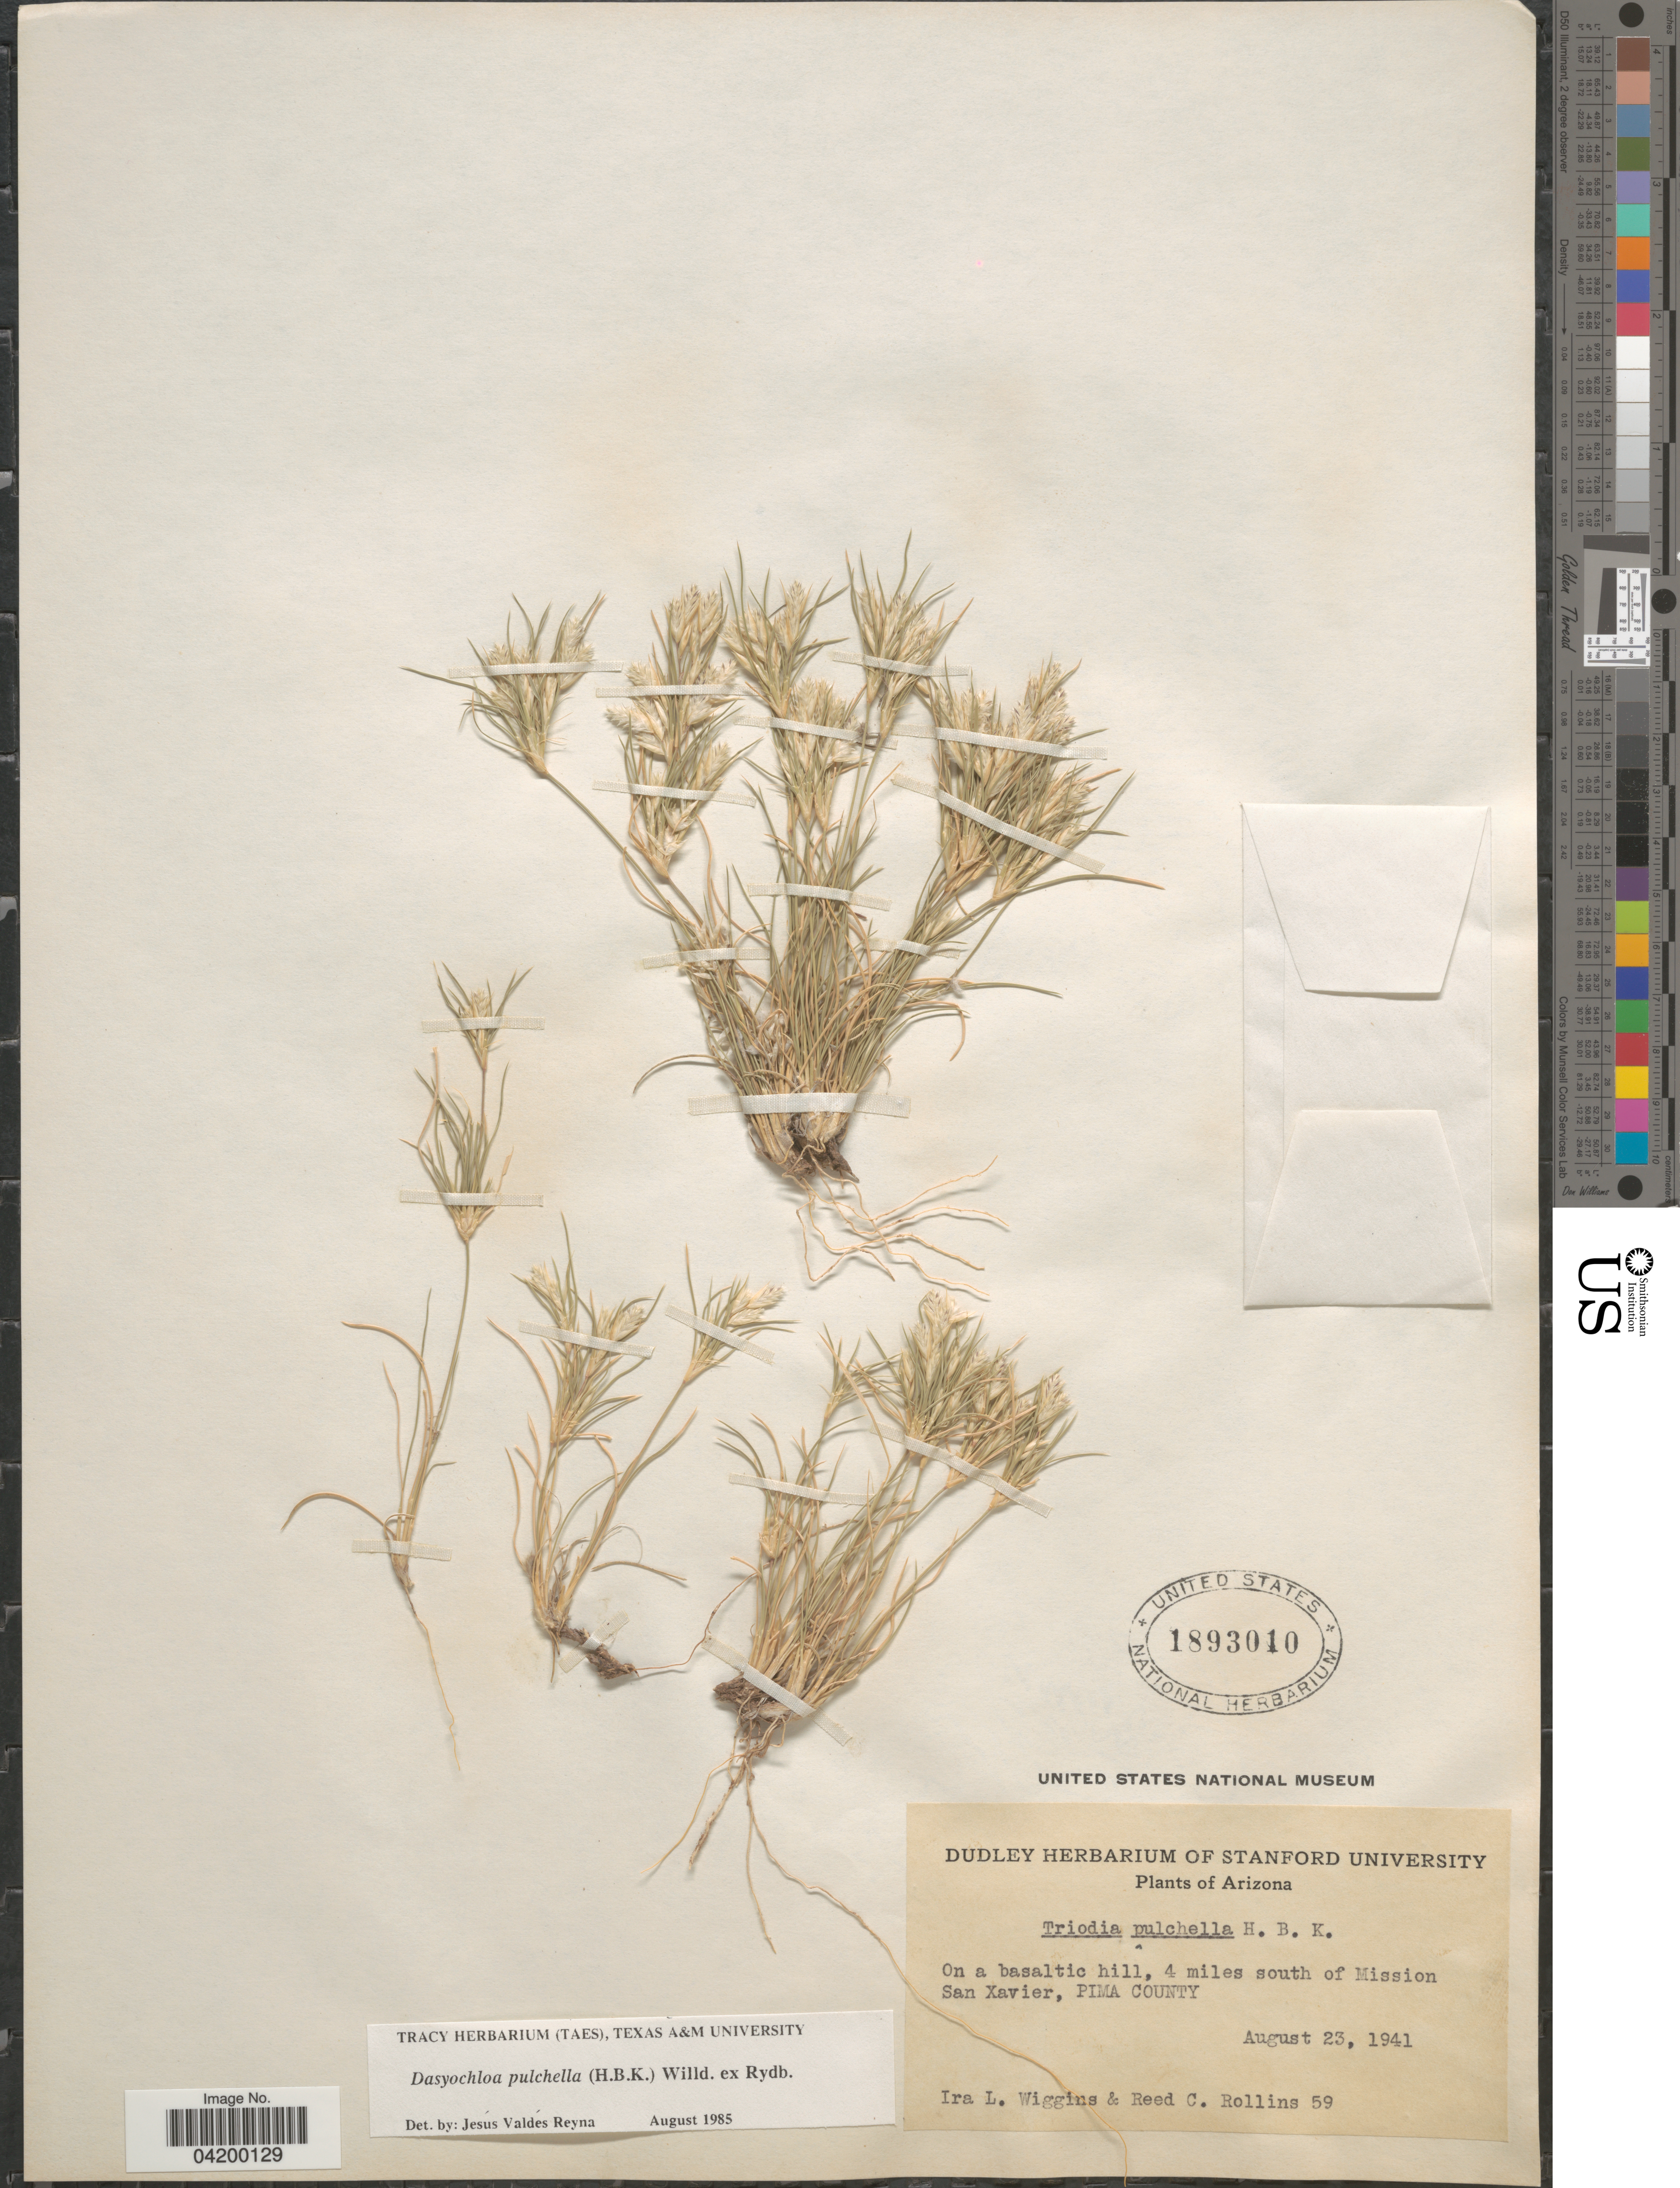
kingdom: Plantae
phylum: Tracheophyta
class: Liliopsida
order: Poales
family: Poaceae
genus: Dasyochloa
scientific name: Dasyochloa pulchella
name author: (Kunth) Willd. ex Rydb.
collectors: I. L. Wiggins & R. C. Rollins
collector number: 59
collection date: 1941-08-23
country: United States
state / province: Arizona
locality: On a basaltic hill, 4 miles south of Mission San Xavier, Pima County.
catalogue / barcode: US 1893010